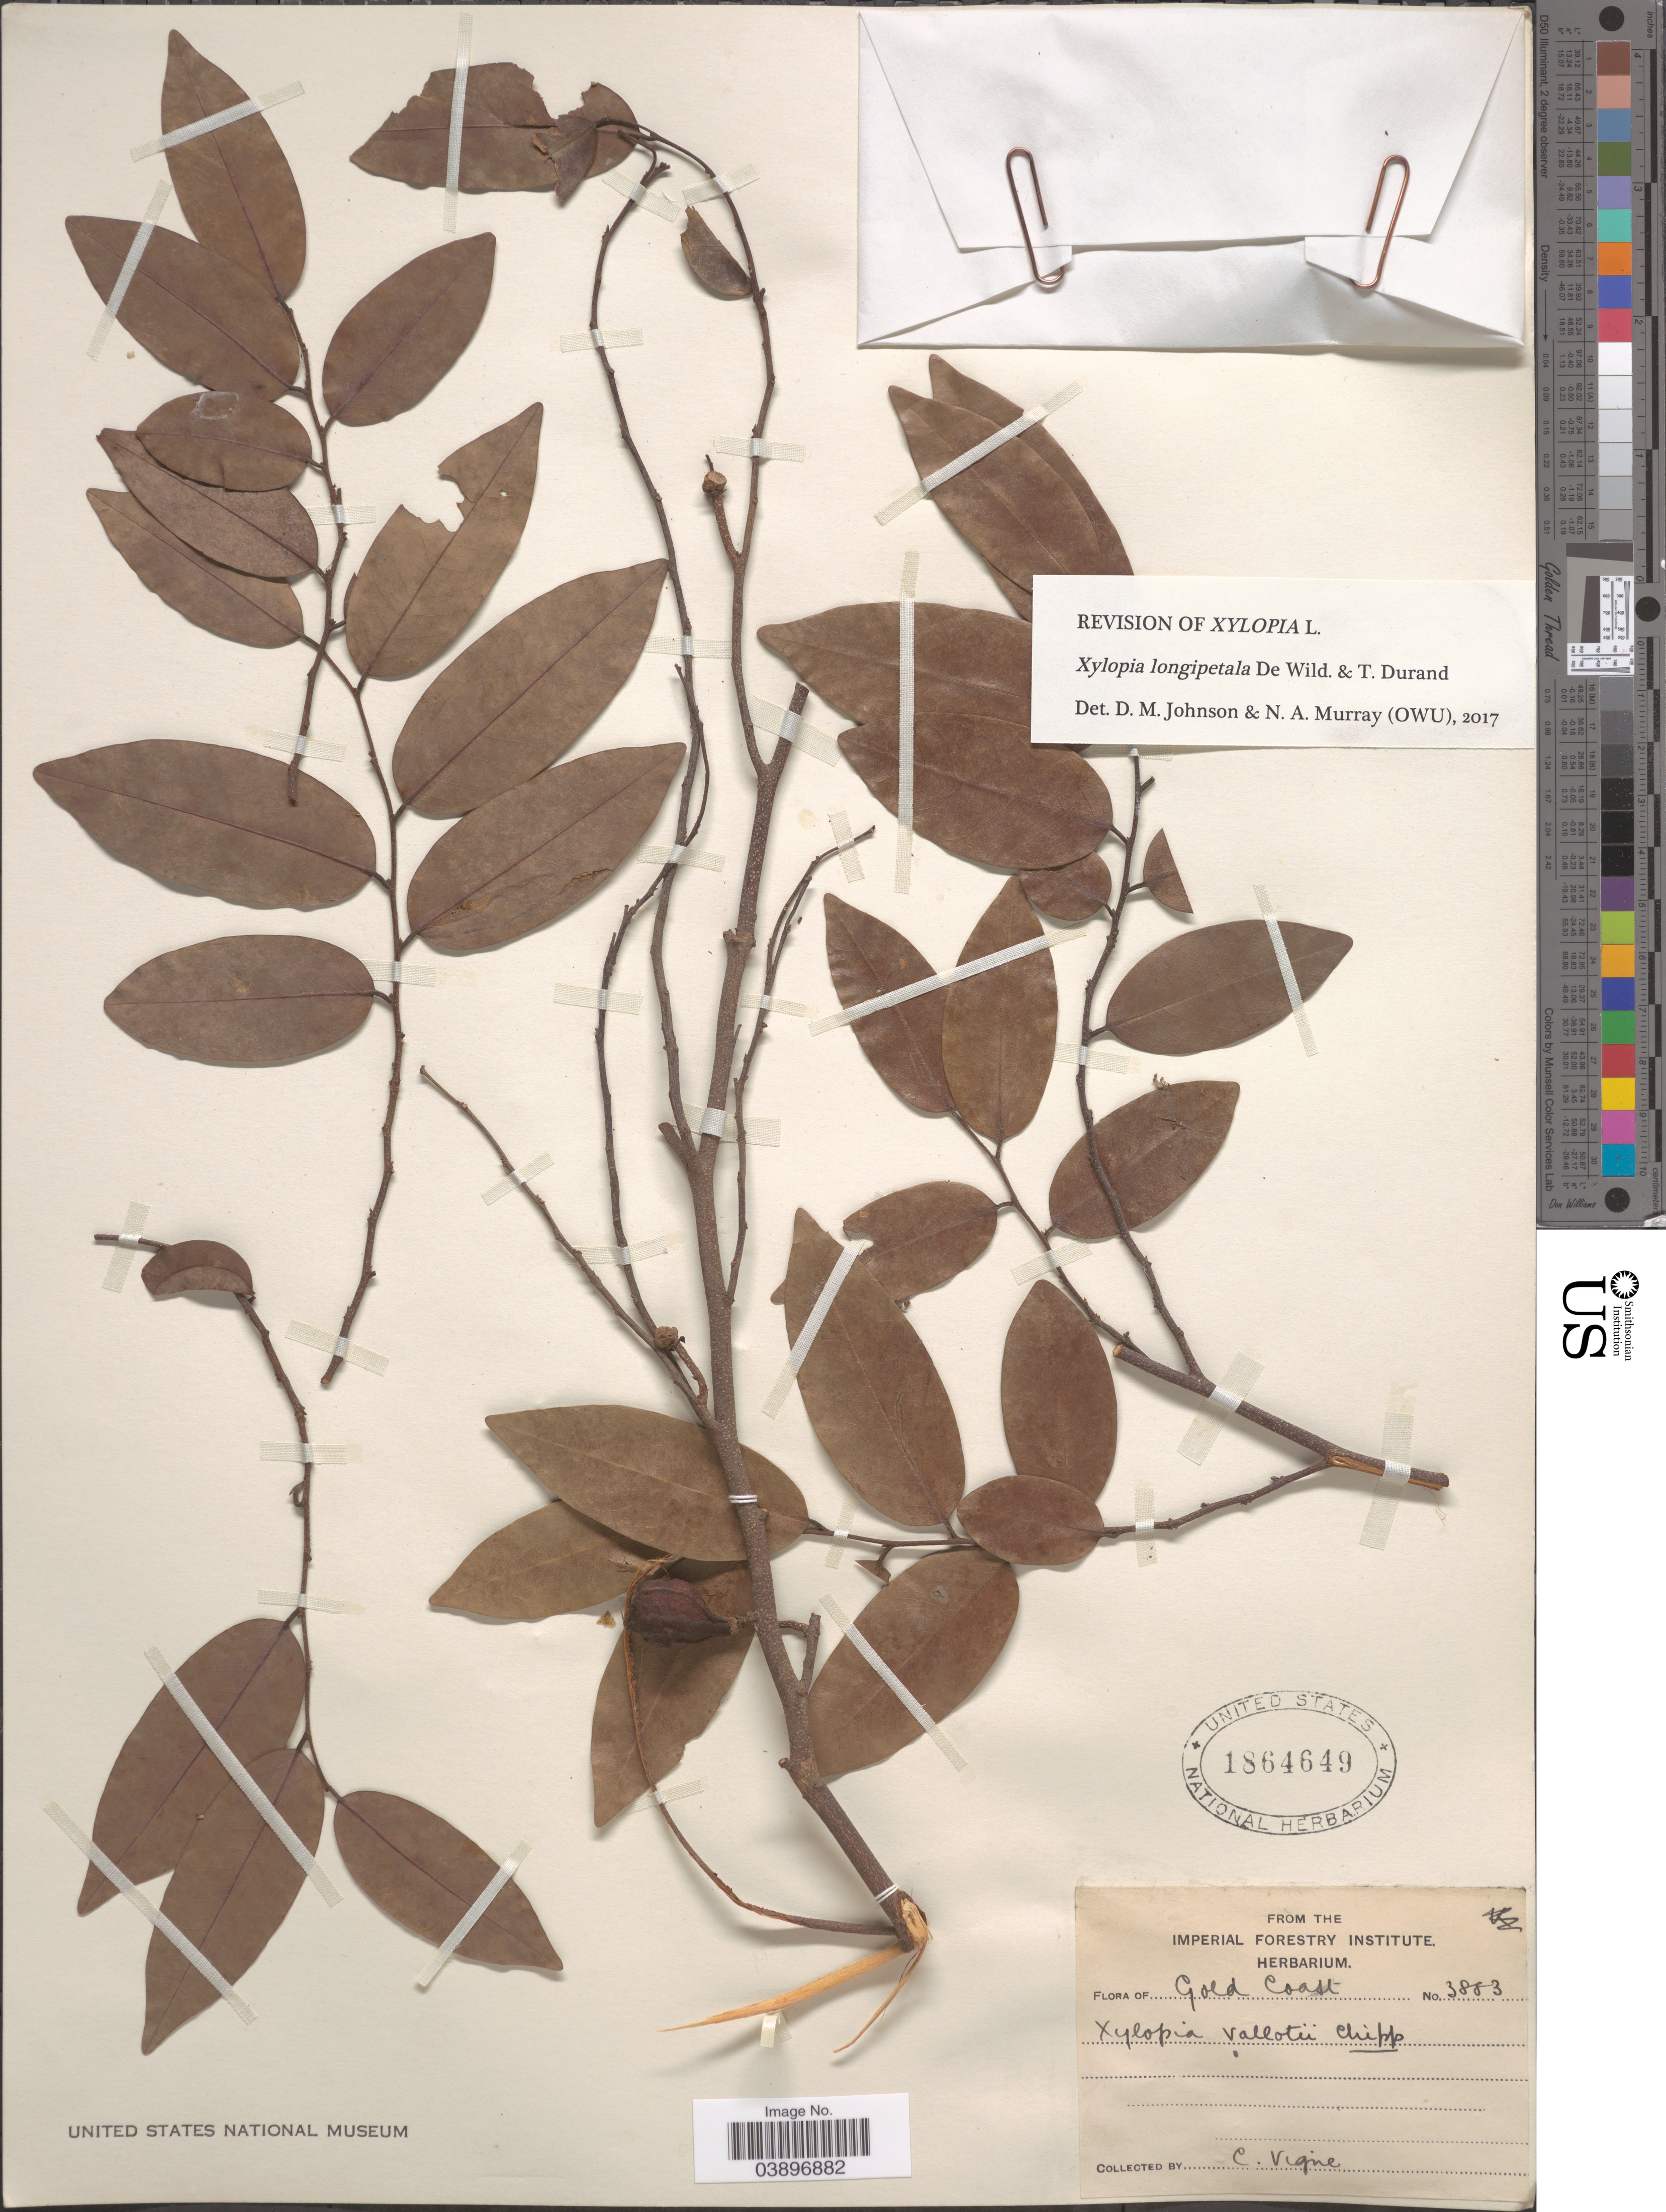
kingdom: Plantae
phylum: Tracheophyta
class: Magnoliopsida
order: Magnoliales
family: Annonaceae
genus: Xylopia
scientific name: Xylopia longipetala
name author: De Wild. & Durand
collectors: C. Vigne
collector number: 3883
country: Ghana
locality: Gold Coast.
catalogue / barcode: US 1864649